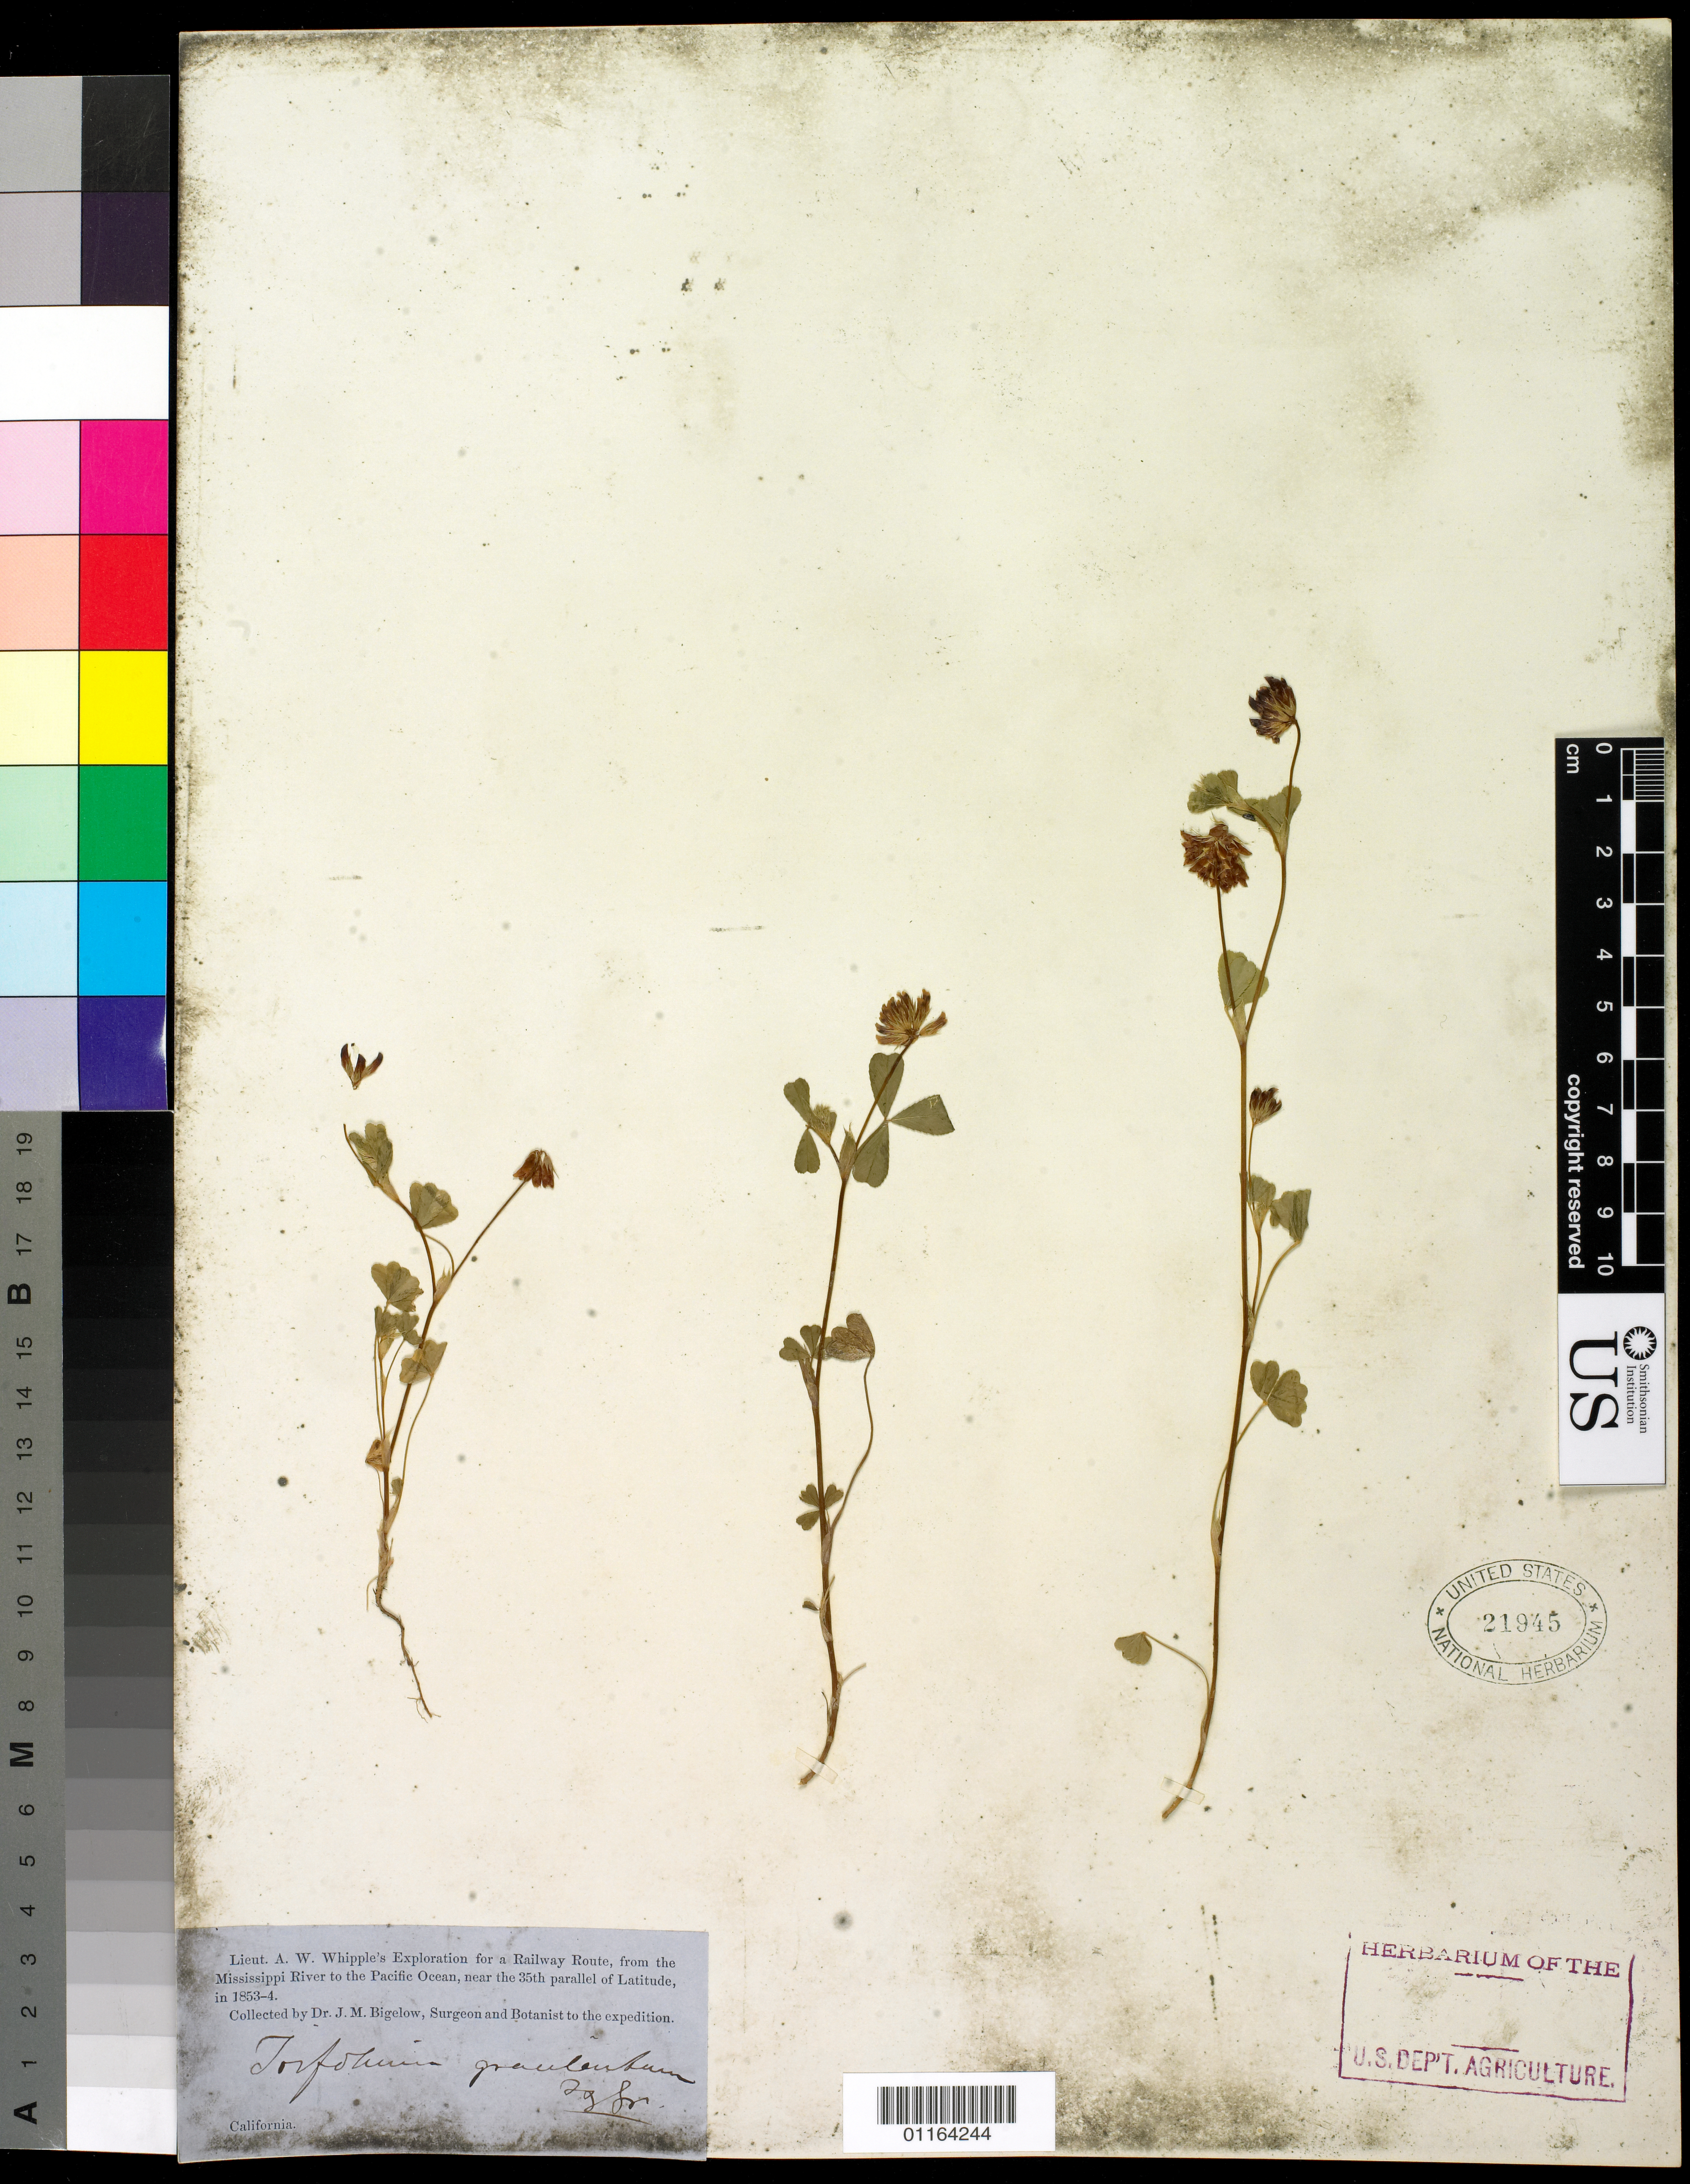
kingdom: Plantae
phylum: Tracheophyta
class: Magnoliopsida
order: Fabales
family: Fabaceae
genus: Trifolium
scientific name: Trifolium gracilentum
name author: Torr. & A. Gray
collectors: J. M. Bigelow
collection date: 1853/1854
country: United States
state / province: California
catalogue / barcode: US 21945